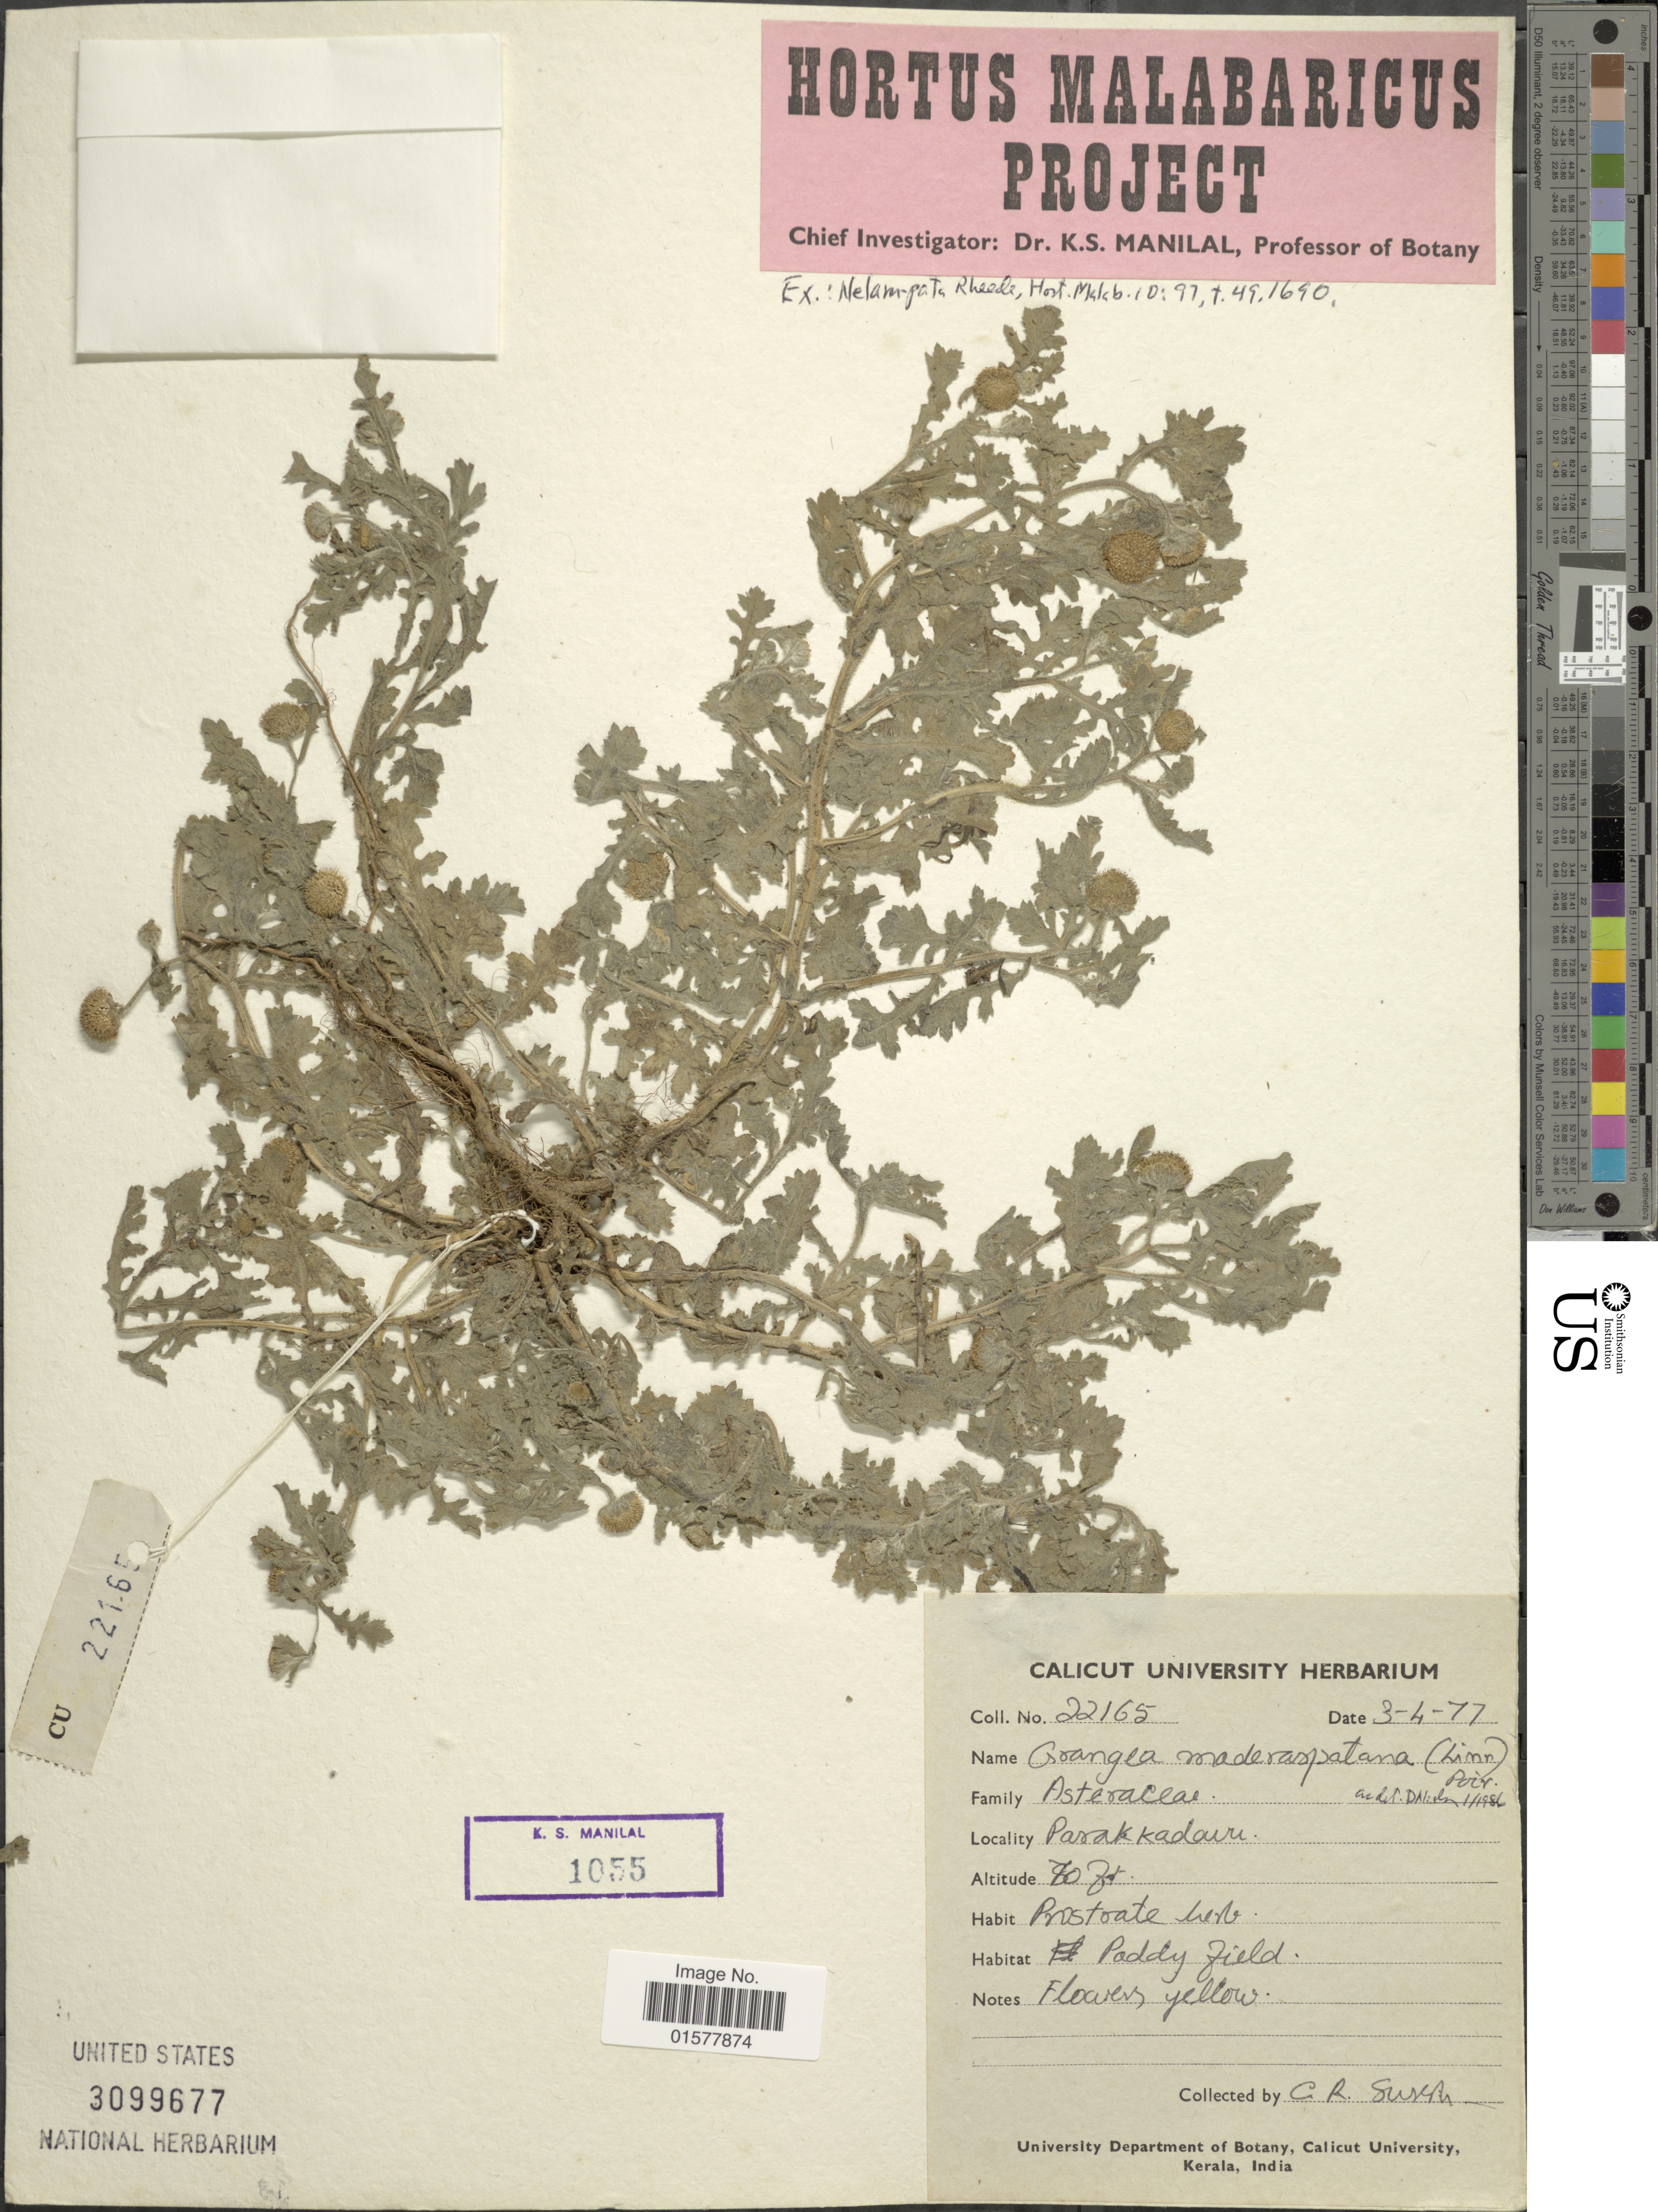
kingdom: Plantae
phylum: Tracheophyta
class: Magnoliopsida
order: Asterales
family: Asteraceae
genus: Grangea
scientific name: Grangea maderaspatana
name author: (L.) Poir.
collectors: C. Smith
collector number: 22165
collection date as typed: Transcribed d/m/y: 3/4/77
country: India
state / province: Kerala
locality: Porak Kadauri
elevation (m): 24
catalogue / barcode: US 3099677